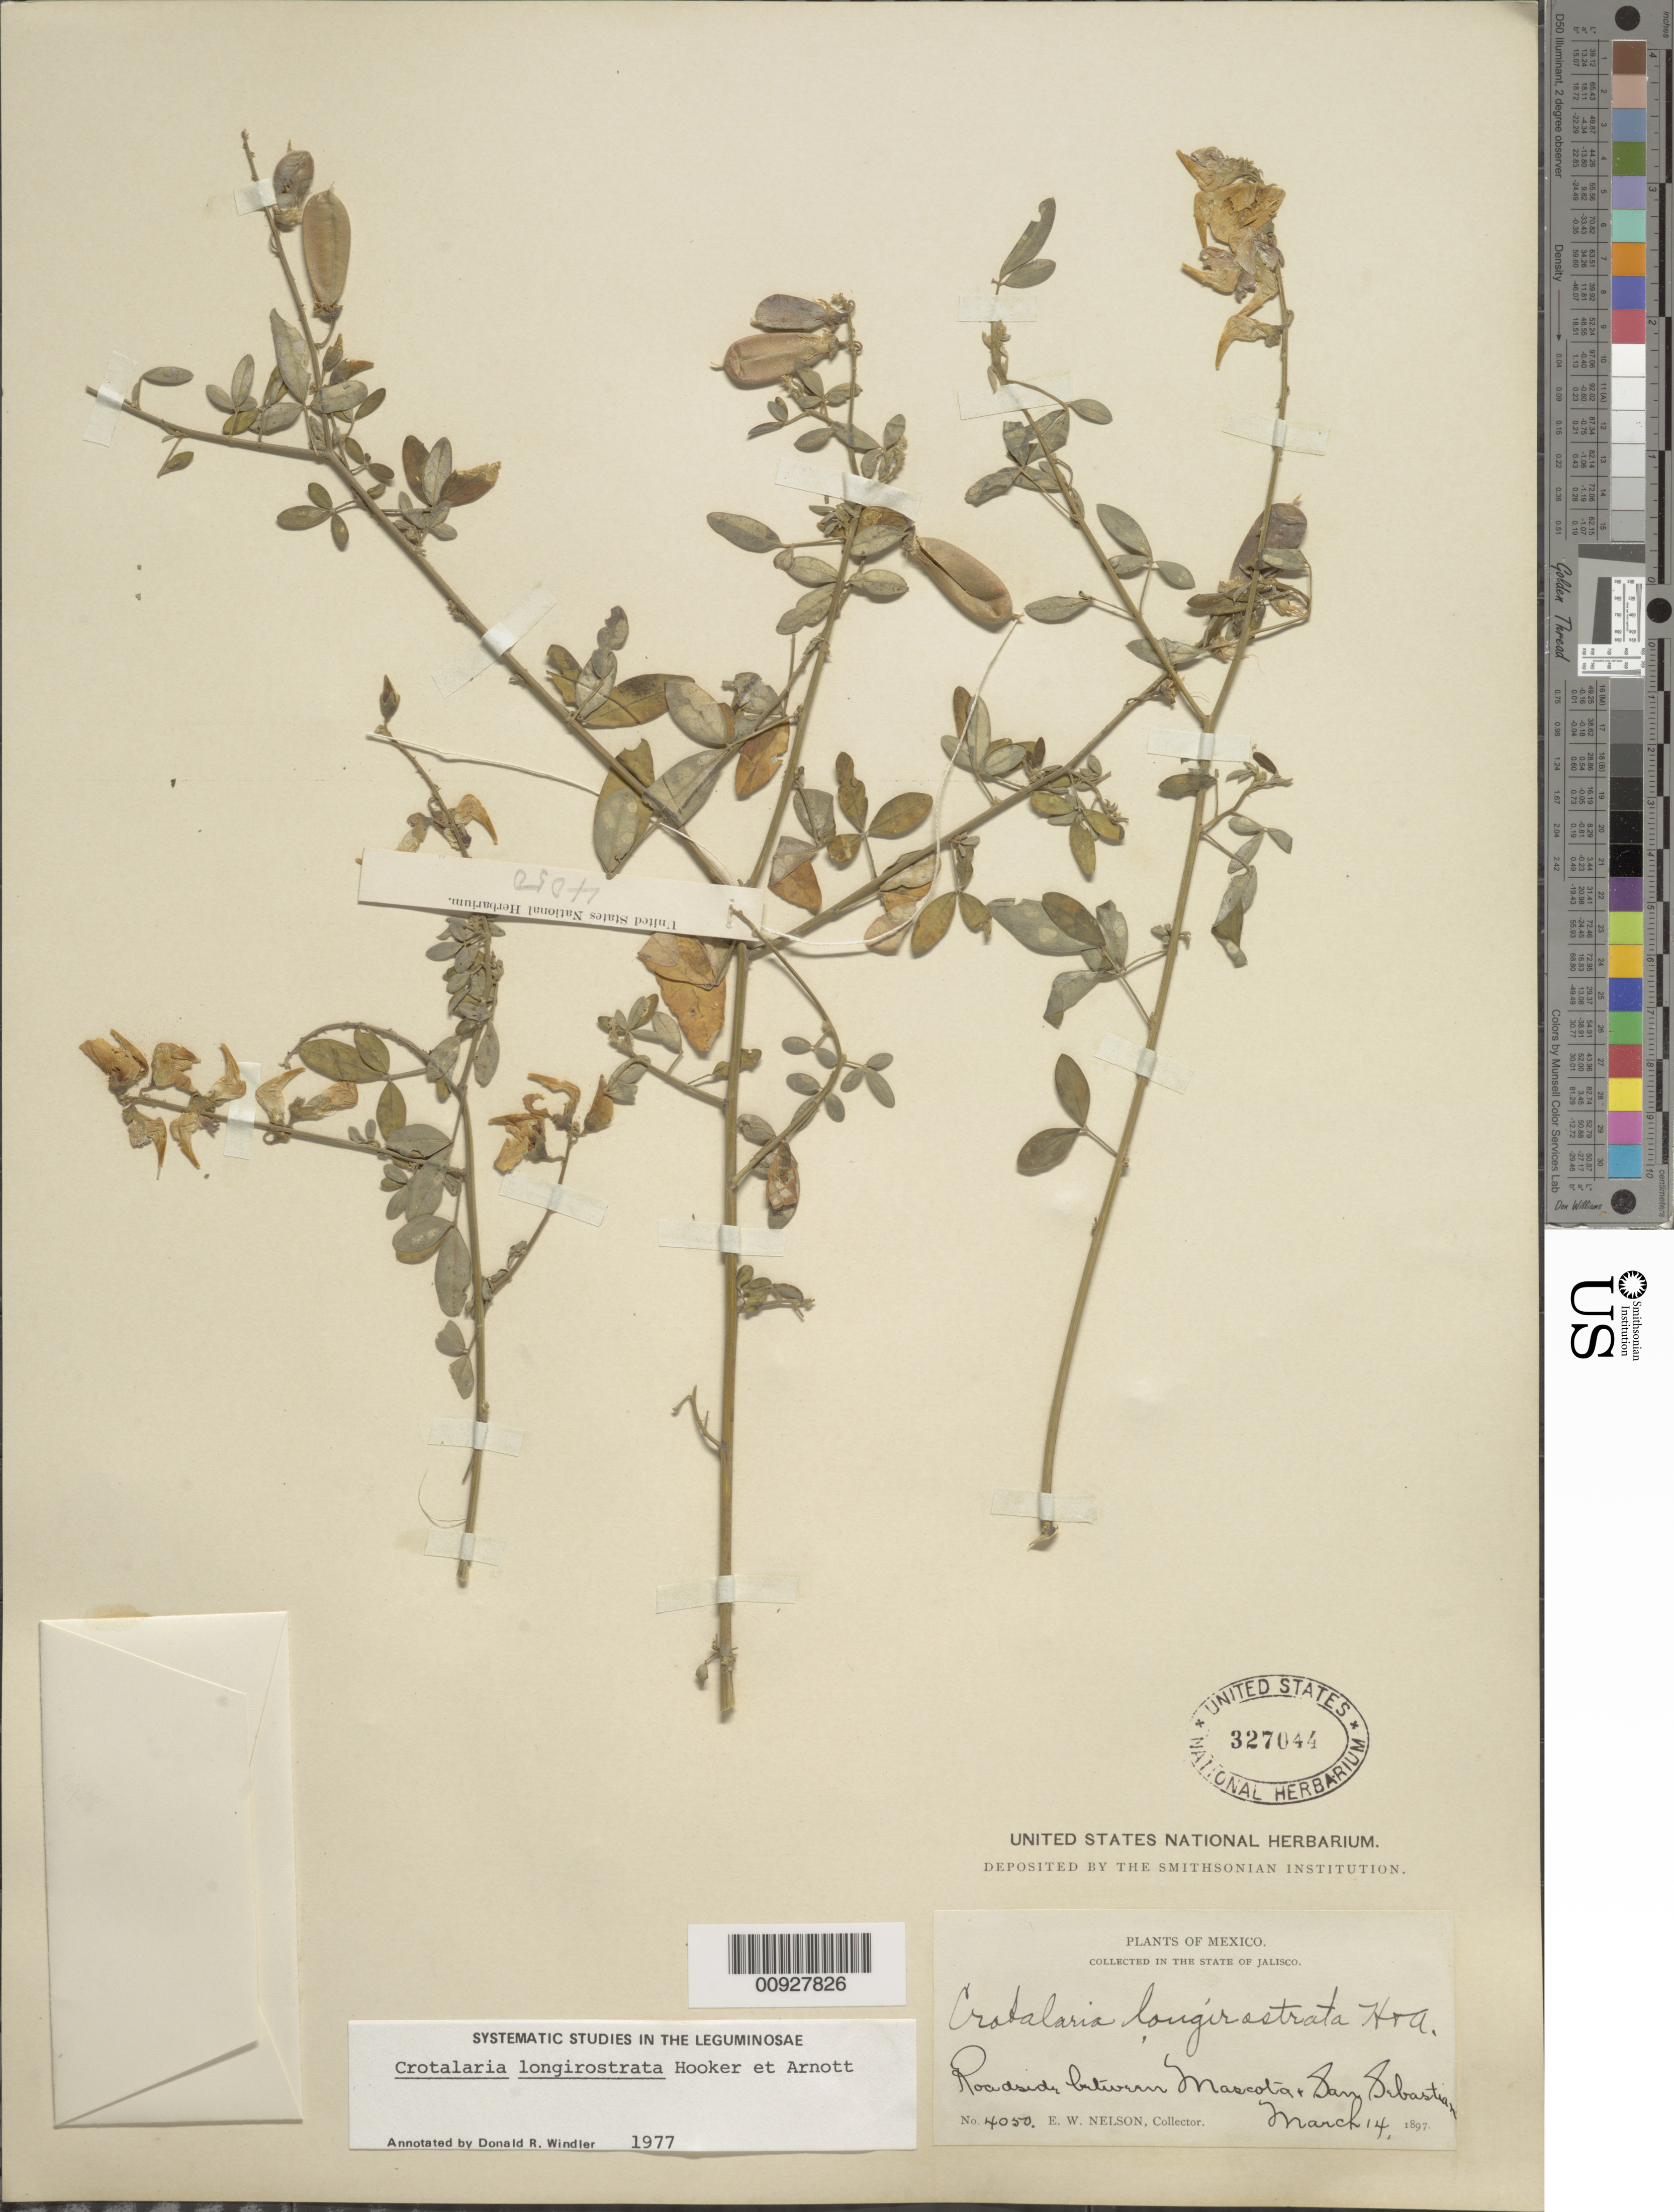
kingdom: Plantae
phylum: Tracheophyta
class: Magnoliopsida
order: Fabales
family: Fabaceae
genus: Crotalaria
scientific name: Crotalaria longirostrata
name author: Hook. & Arn.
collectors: E. W. Nelson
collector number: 4050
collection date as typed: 14 Mar 1897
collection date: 1897-03-14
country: Mexico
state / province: Jalisco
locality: Roadside between Mascota & San Sebastian.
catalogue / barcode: US 327044